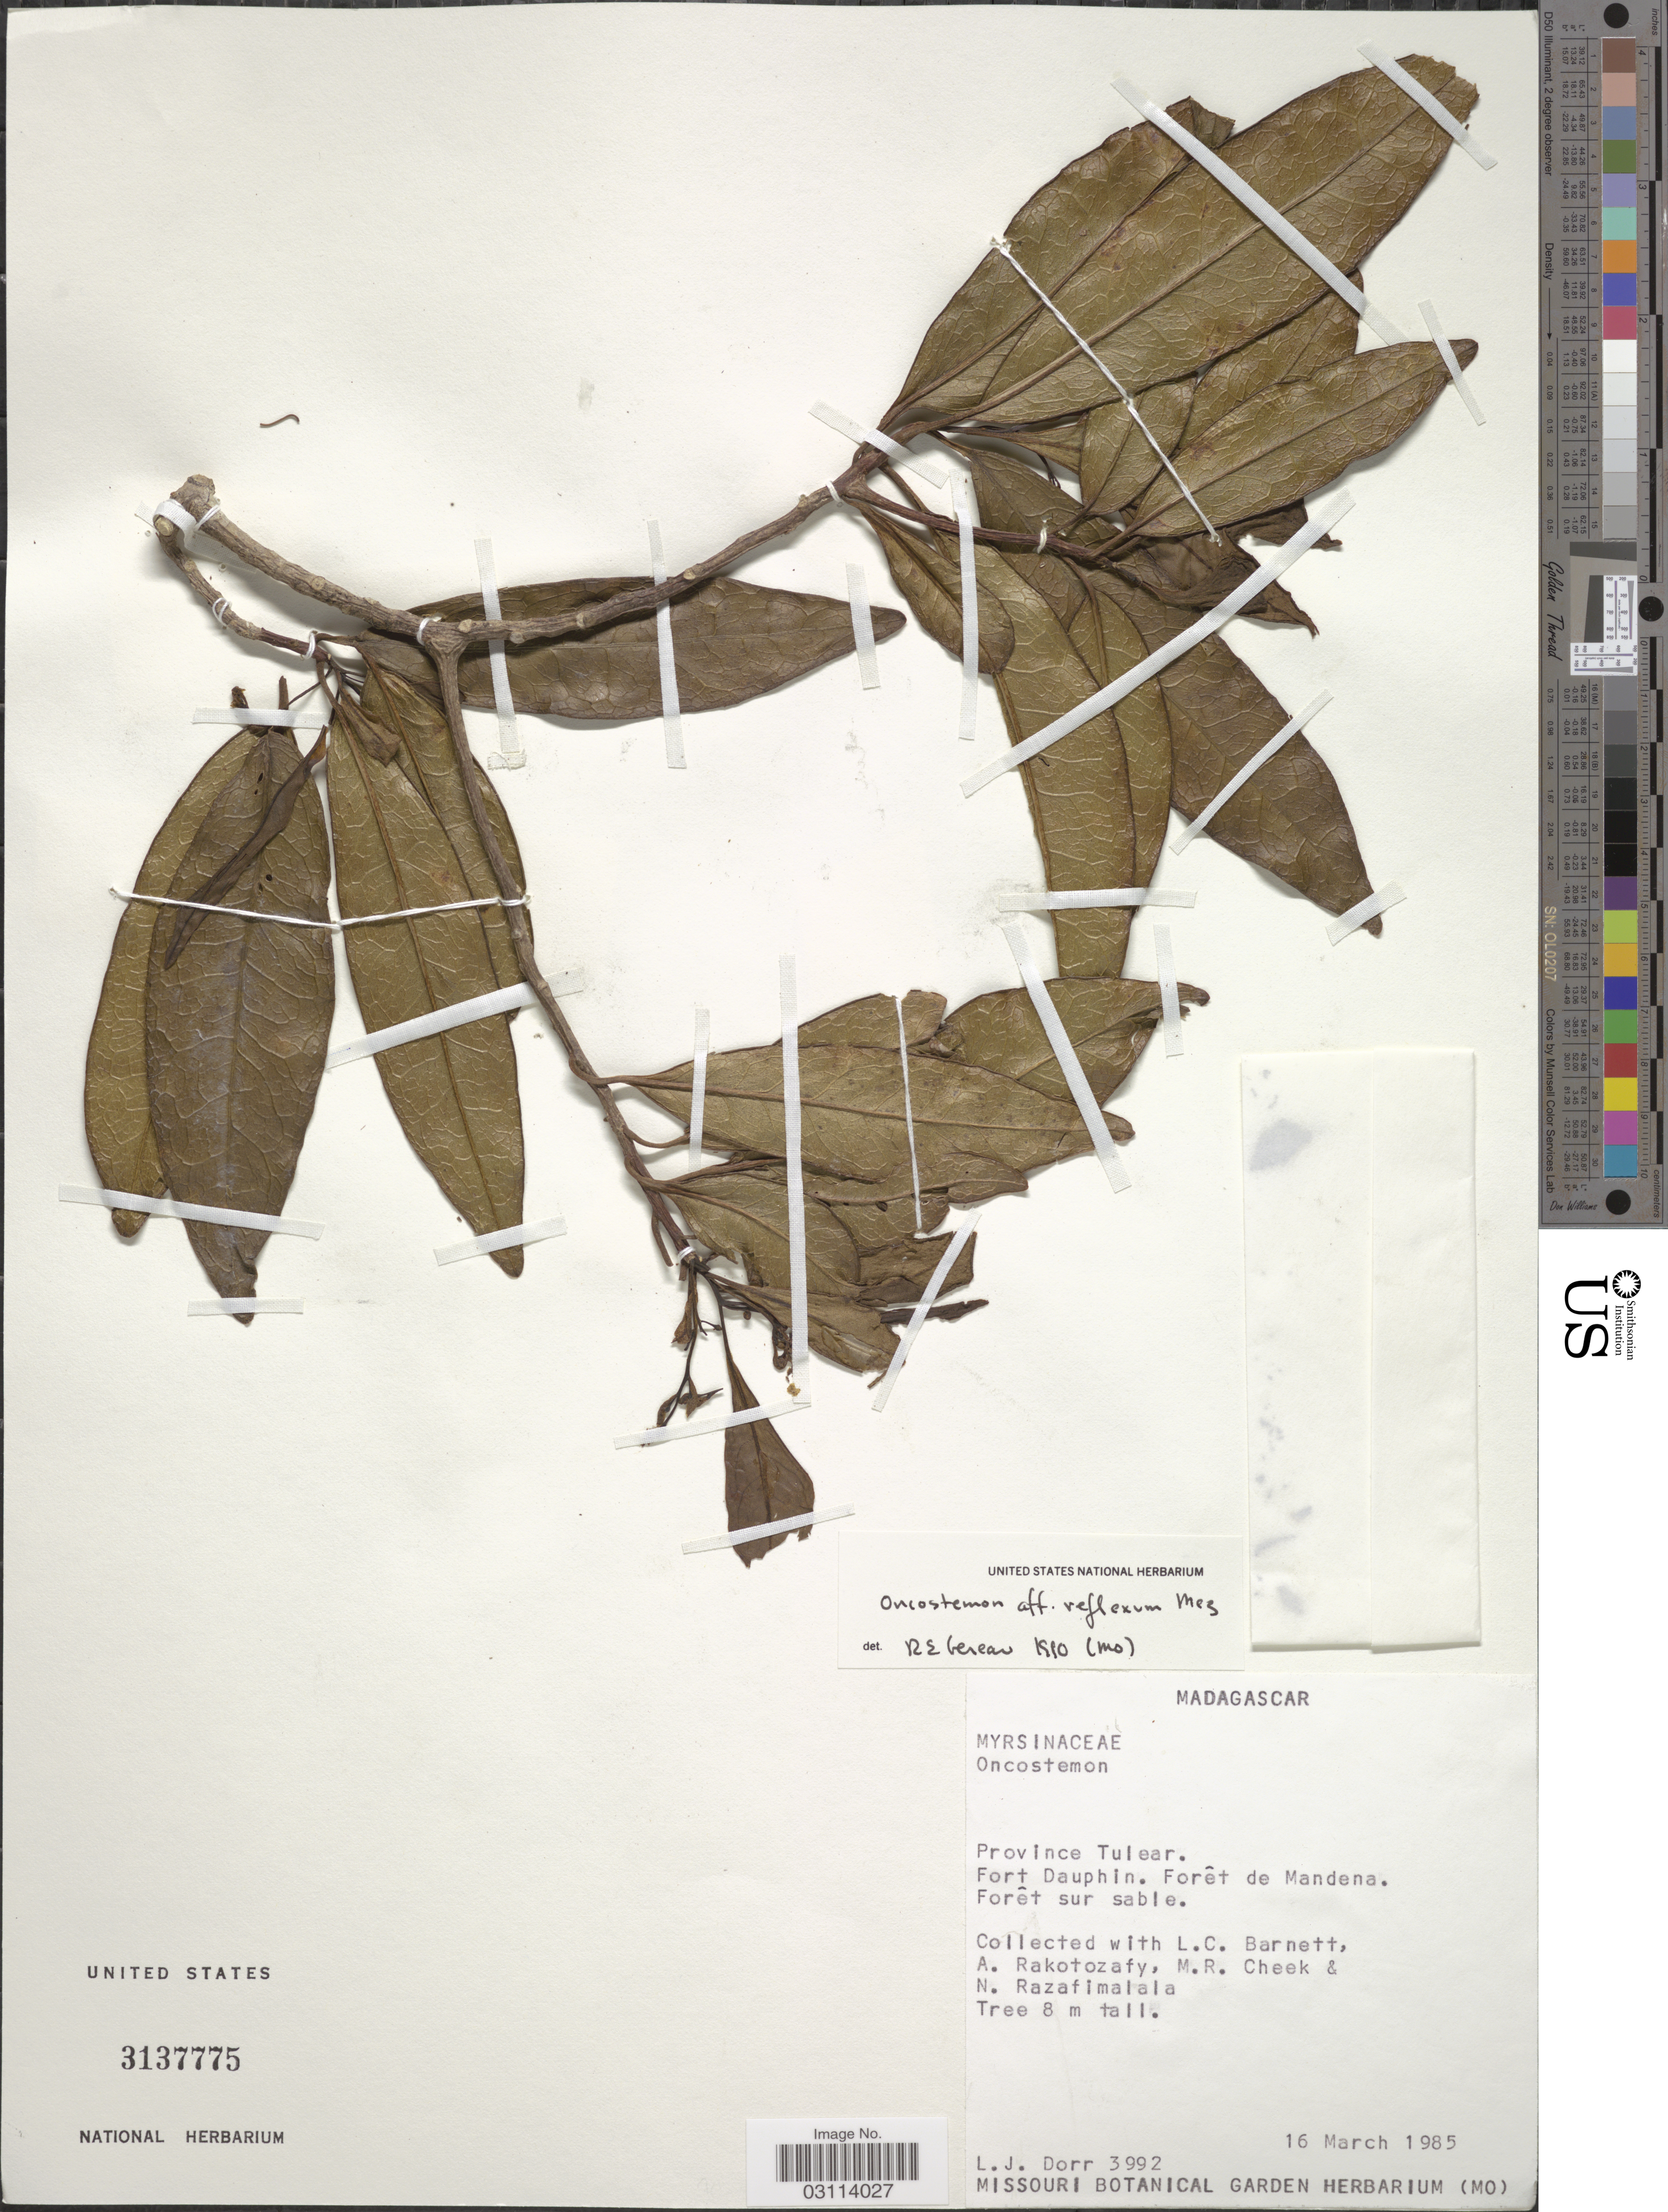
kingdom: Plantae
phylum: Tracheophyta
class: Magnoliopsida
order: Ericales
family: Primulaceae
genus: Oncostemon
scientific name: Oncostemon sp.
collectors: L. J. Dorr, L. C. Barnett, A. Rakotozafy, M. Cheek & N. Razafimalala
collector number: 3992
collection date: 1985-03-16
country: Madagascar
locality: Province Tulear. Fort Dauphin. Forêt de Mandena.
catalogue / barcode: US 3137775